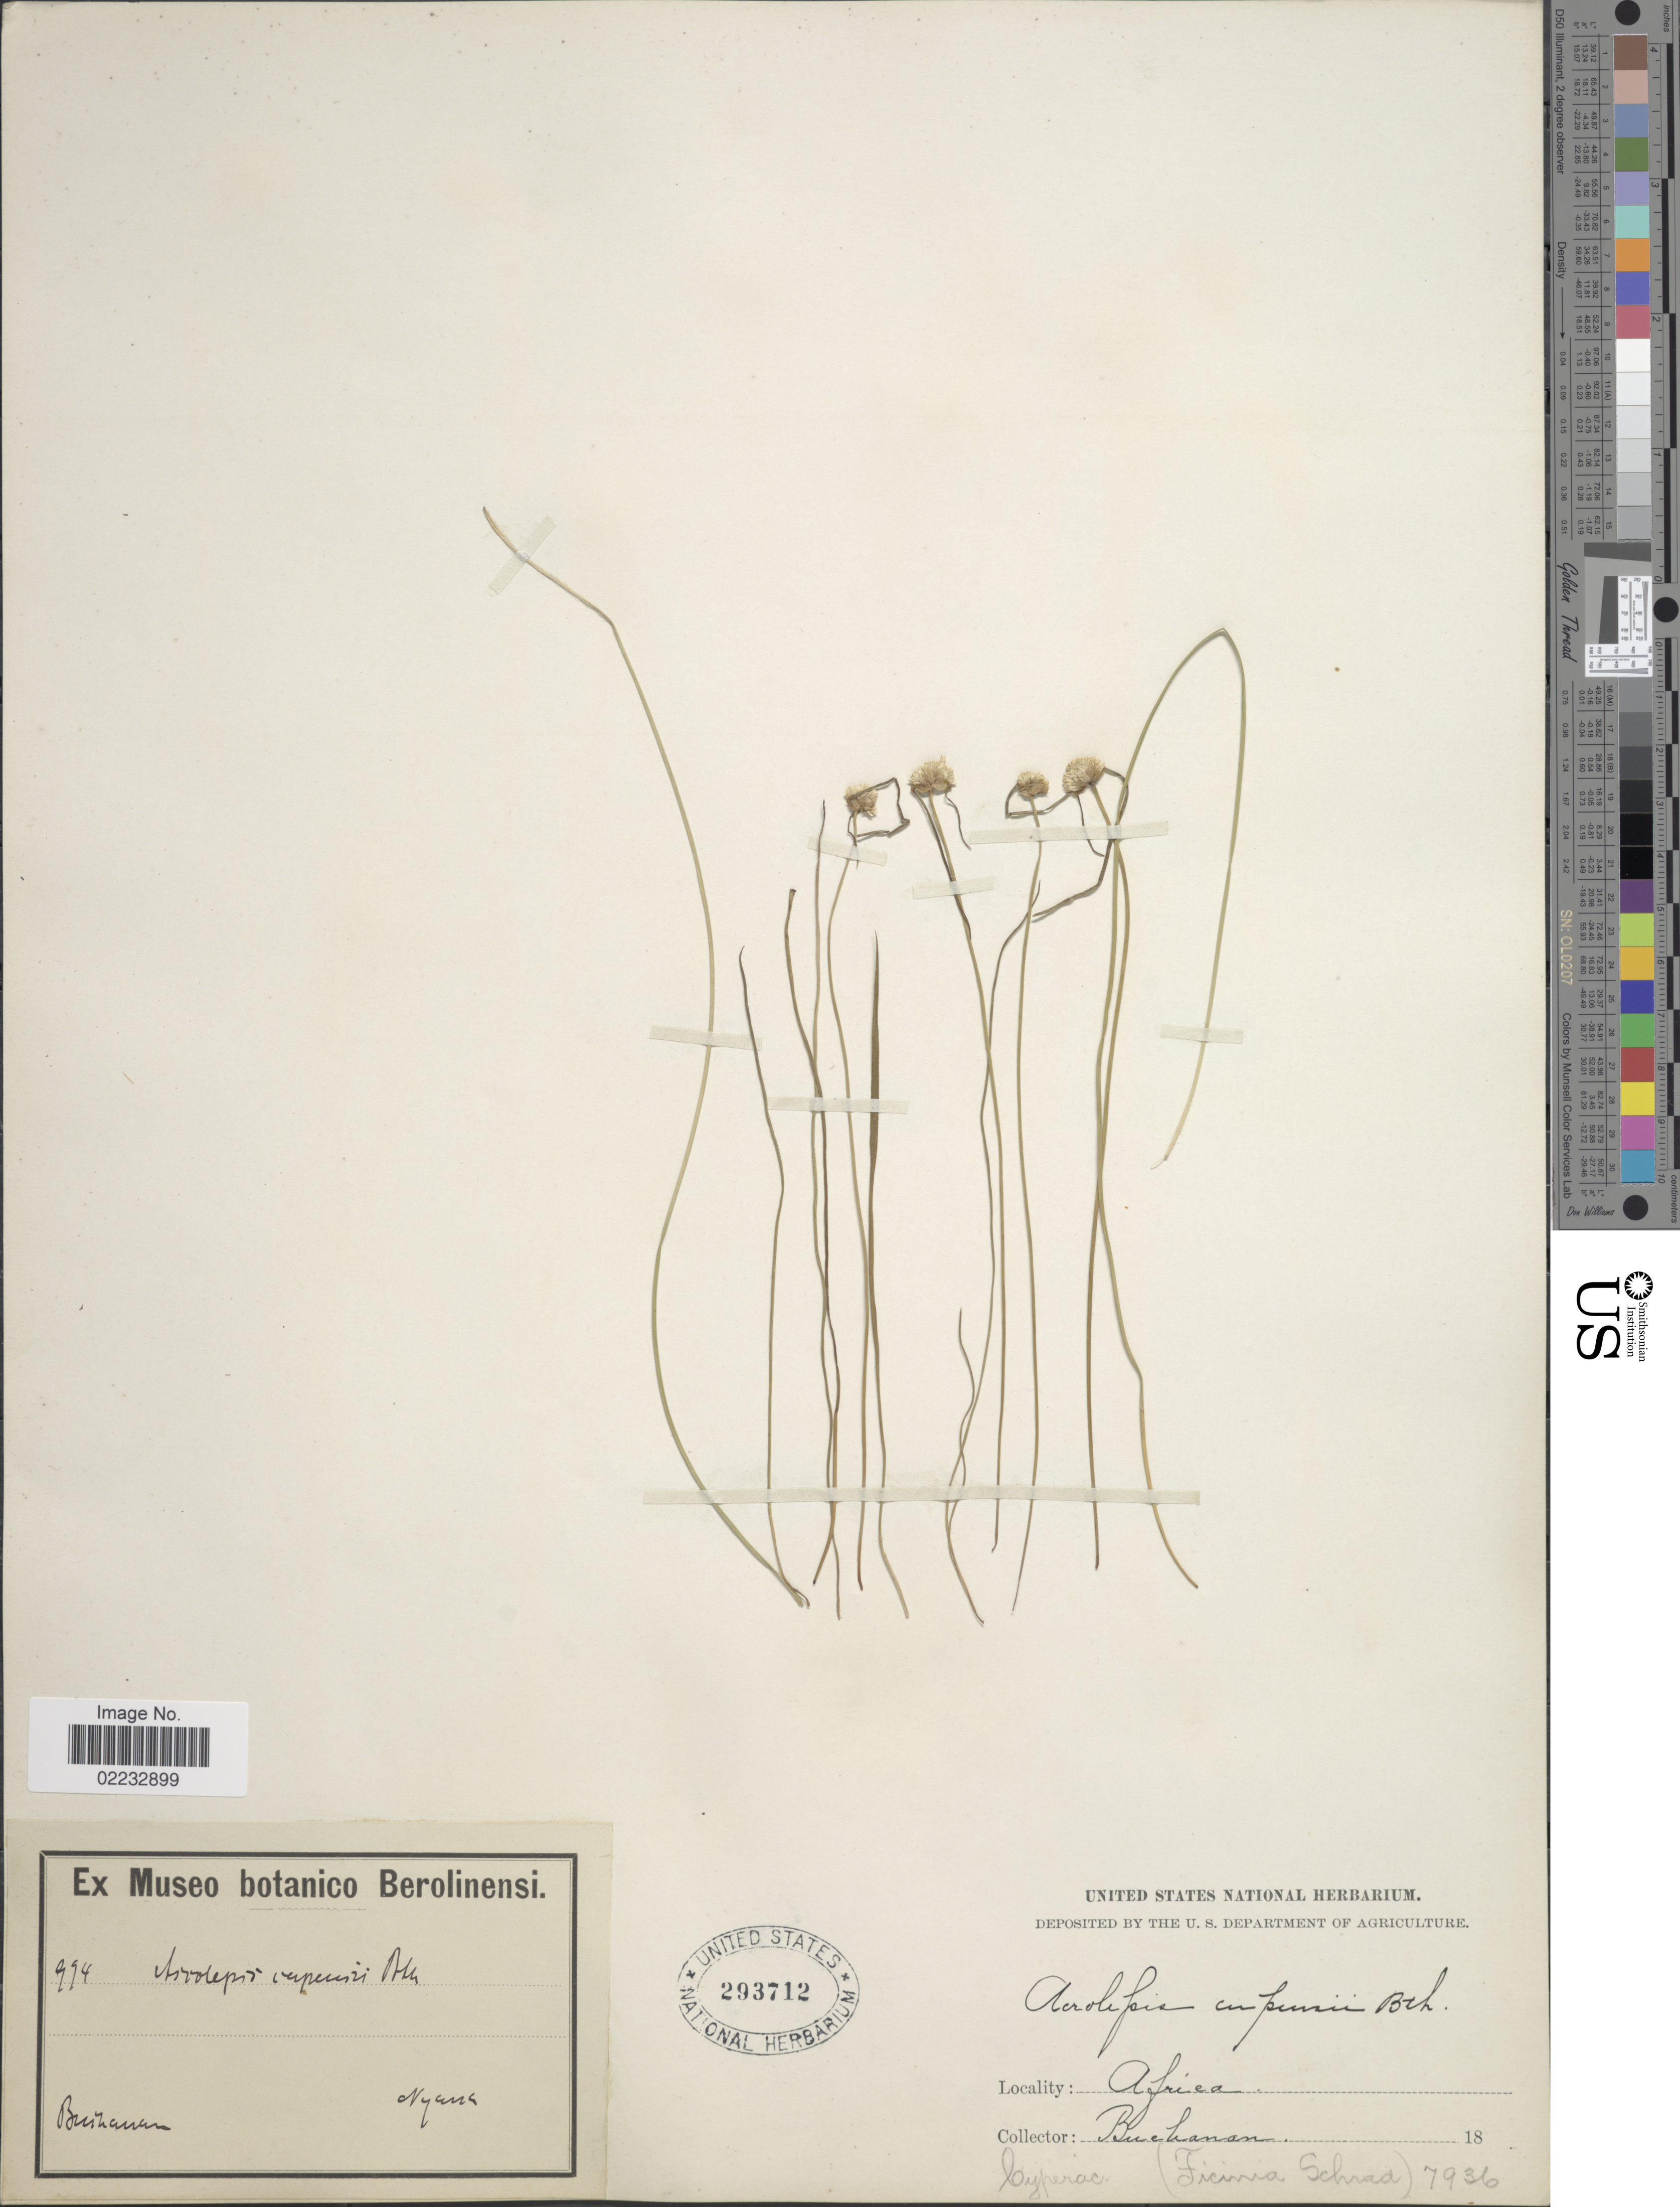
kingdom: Plantae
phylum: Tracheophyta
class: Liliopsida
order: Poales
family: Cyperaceae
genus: Cyperus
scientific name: Cyperus ascocapensis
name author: Bauters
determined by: Strong, M. T., (US), Smithsonian Institution - National Museum of Natural History (UNITED STATES)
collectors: -. Buchanan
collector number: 994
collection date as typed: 18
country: Malawi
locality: Nyassa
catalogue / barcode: US 293712